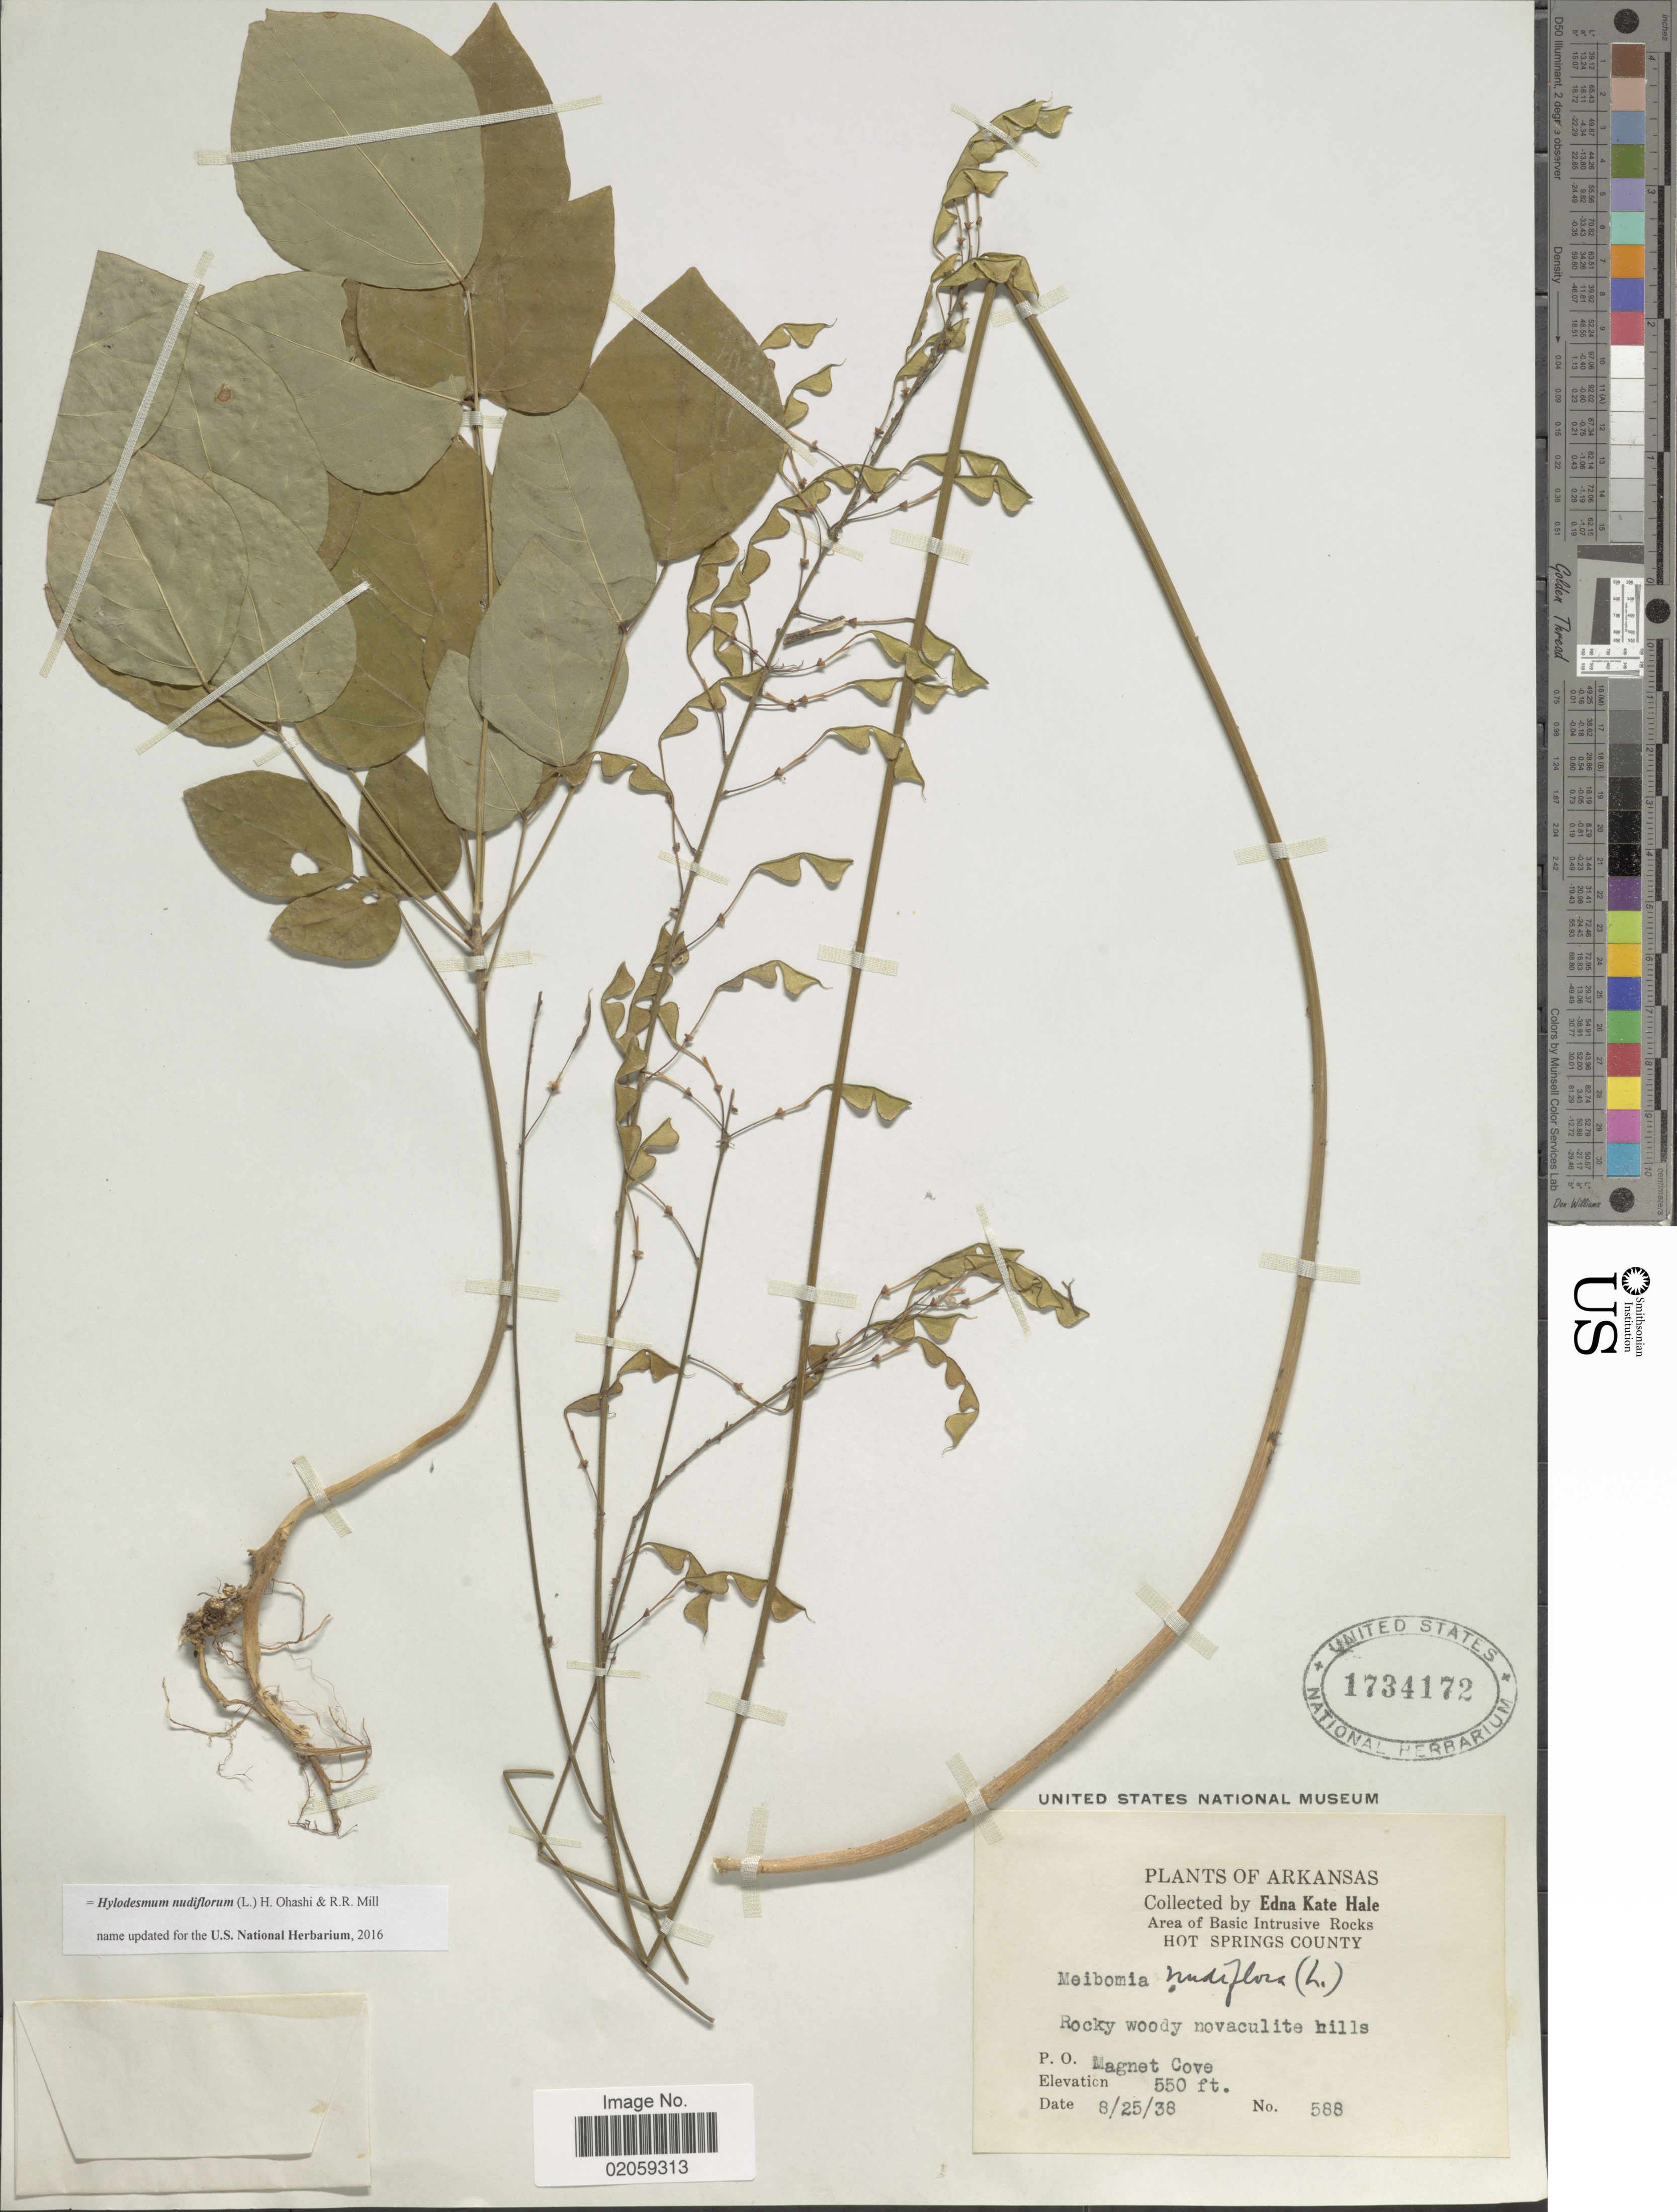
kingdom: Plantae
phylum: Tracheophyta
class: Magnoliopsida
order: Fabales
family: Fabaceae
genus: Hylodesmum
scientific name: Hylodesmum nudiflorum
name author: (L.) H. Ohashi & R.R. Mill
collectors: E. K. Hale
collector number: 588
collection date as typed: Transcribed d/m/y: 25/8/38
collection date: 1938-08-25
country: United States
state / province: Arkansas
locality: Area of Basic Intrusive Rocks, Hot Springs County, P.O. Magnet Cove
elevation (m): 168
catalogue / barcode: US 1734172